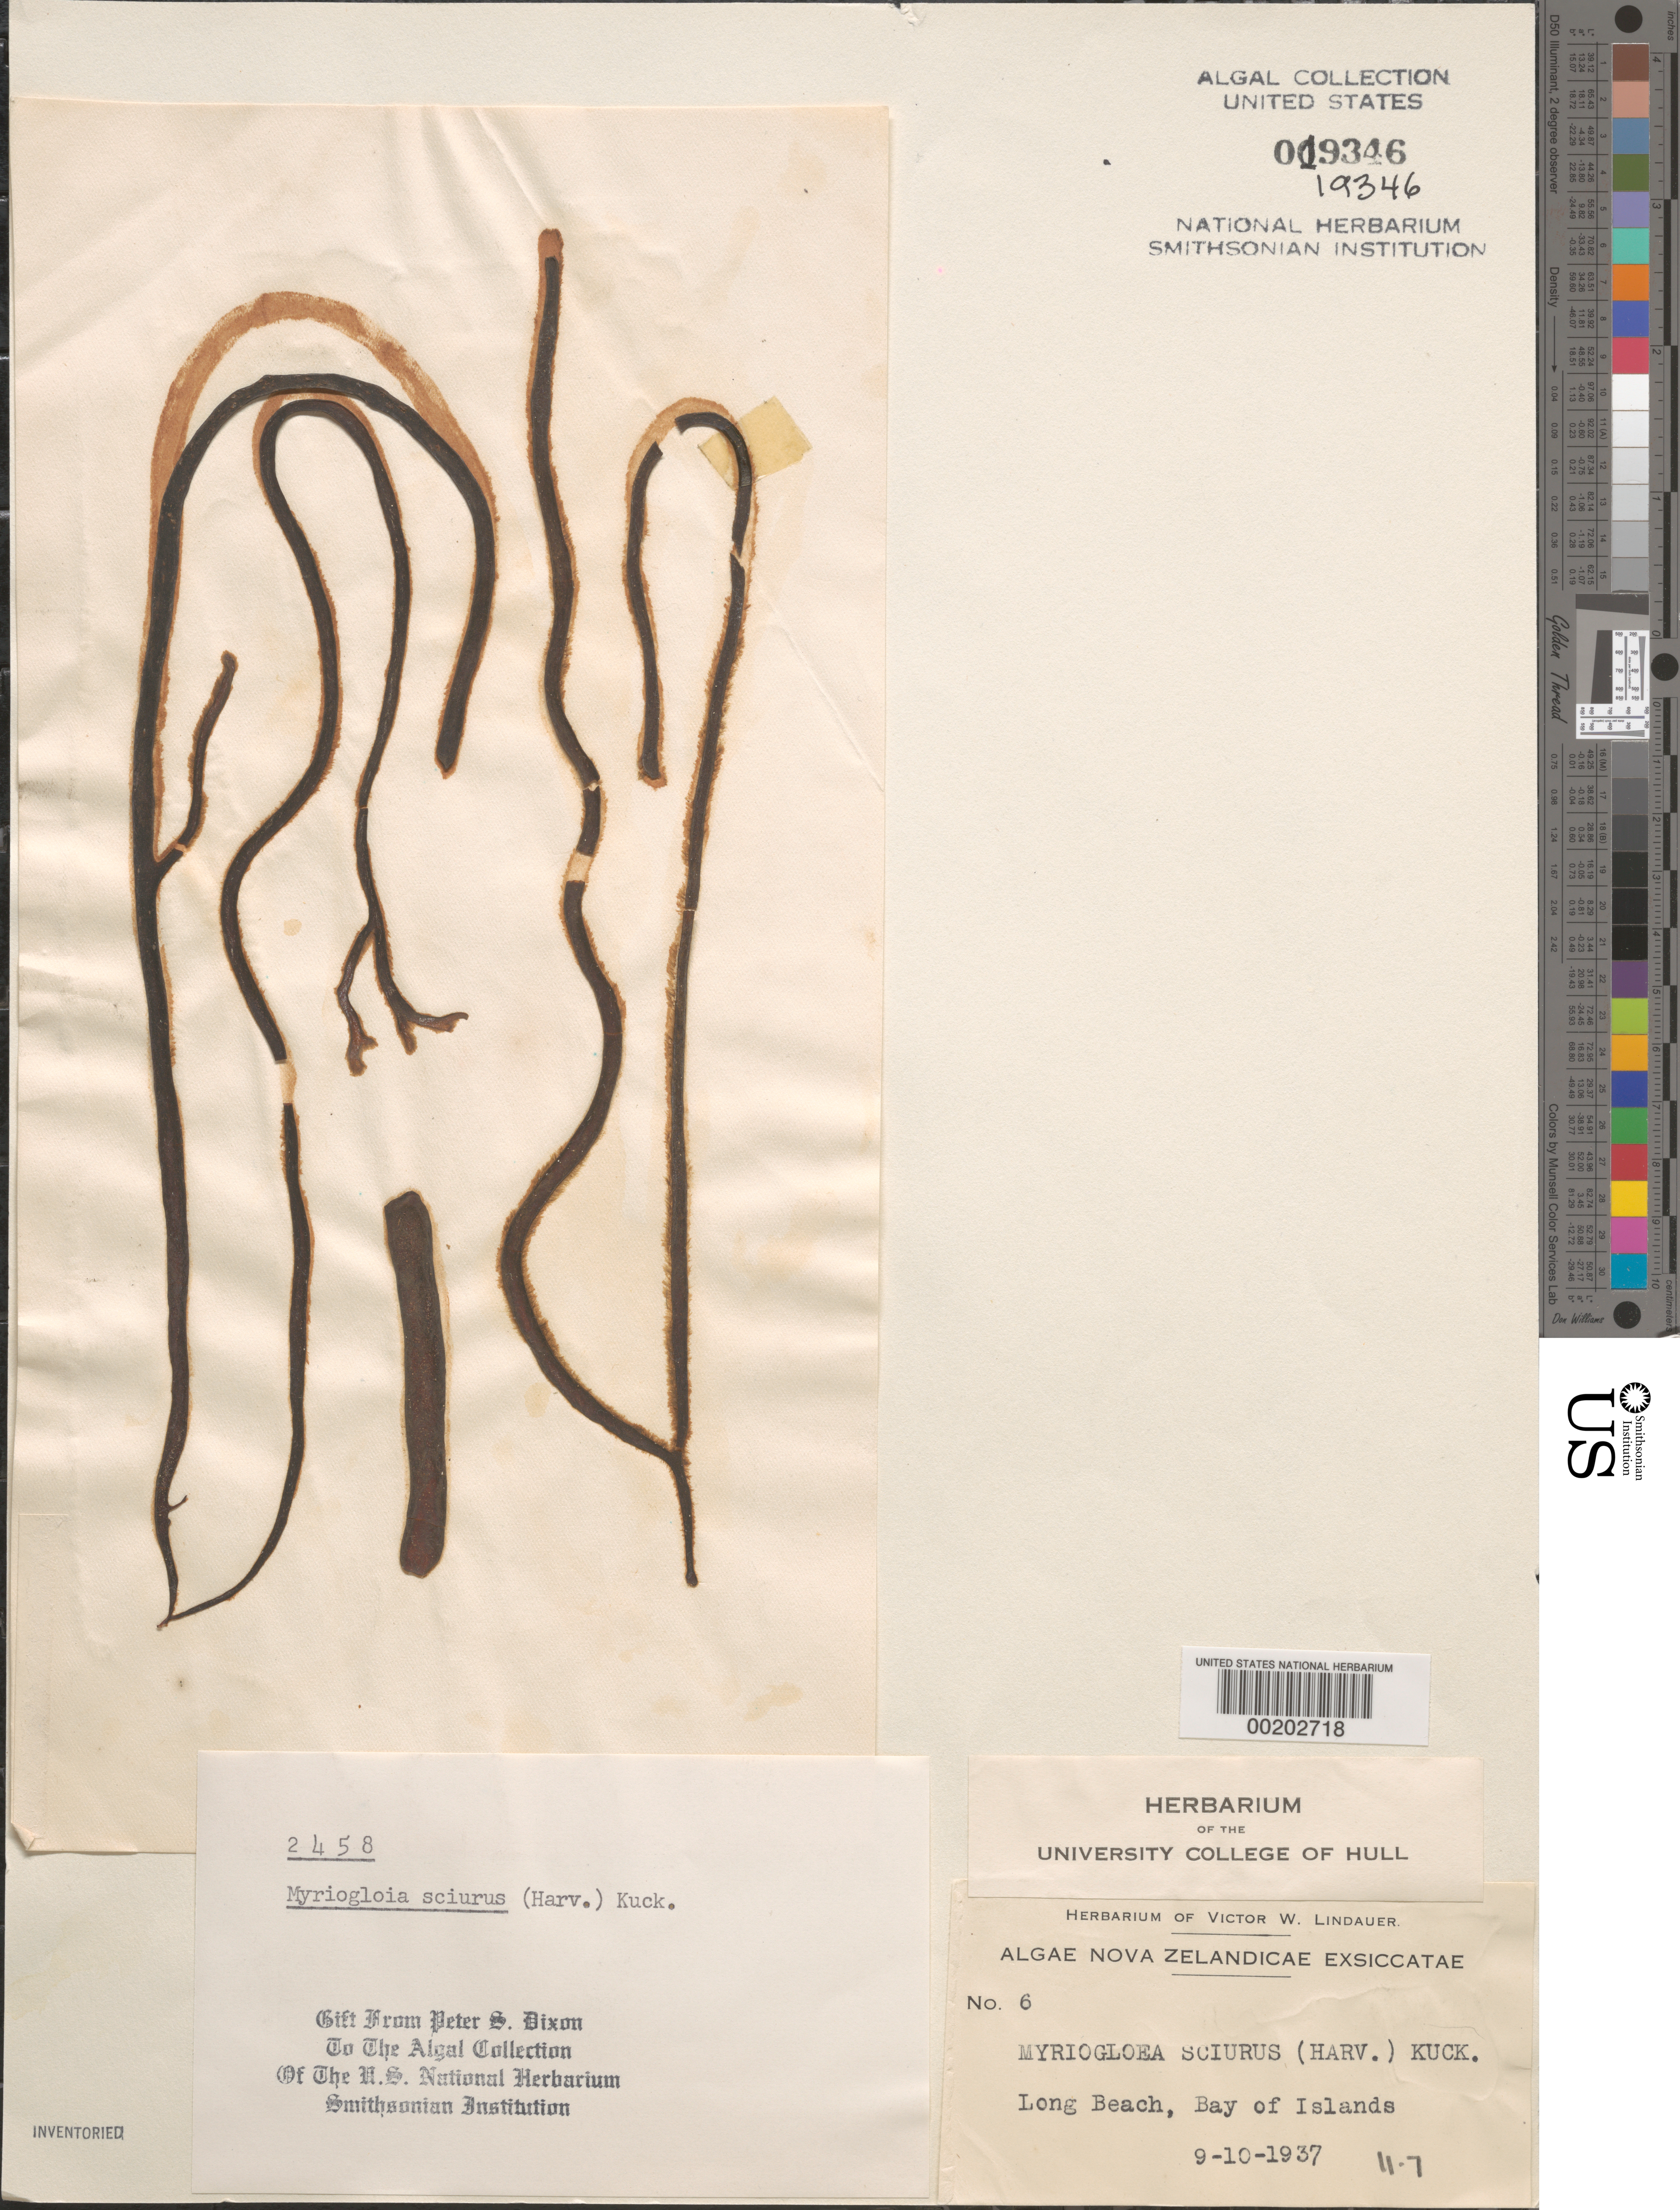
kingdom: Chromista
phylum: Ochrophyta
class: Phaeophyceae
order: Ectocarpales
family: Chordariaceae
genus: Myriogloea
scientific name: Myriogloea sciurus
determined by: Dixon, P. S.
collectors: V. Lindauer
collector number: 6 & PSD 2458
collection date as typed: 09 Oct 1937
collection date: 1937-10-09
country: New Zealand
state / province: Northland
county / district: Far North District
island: North Island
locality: Bay of Islands, Long Beach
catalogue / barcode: US 19346